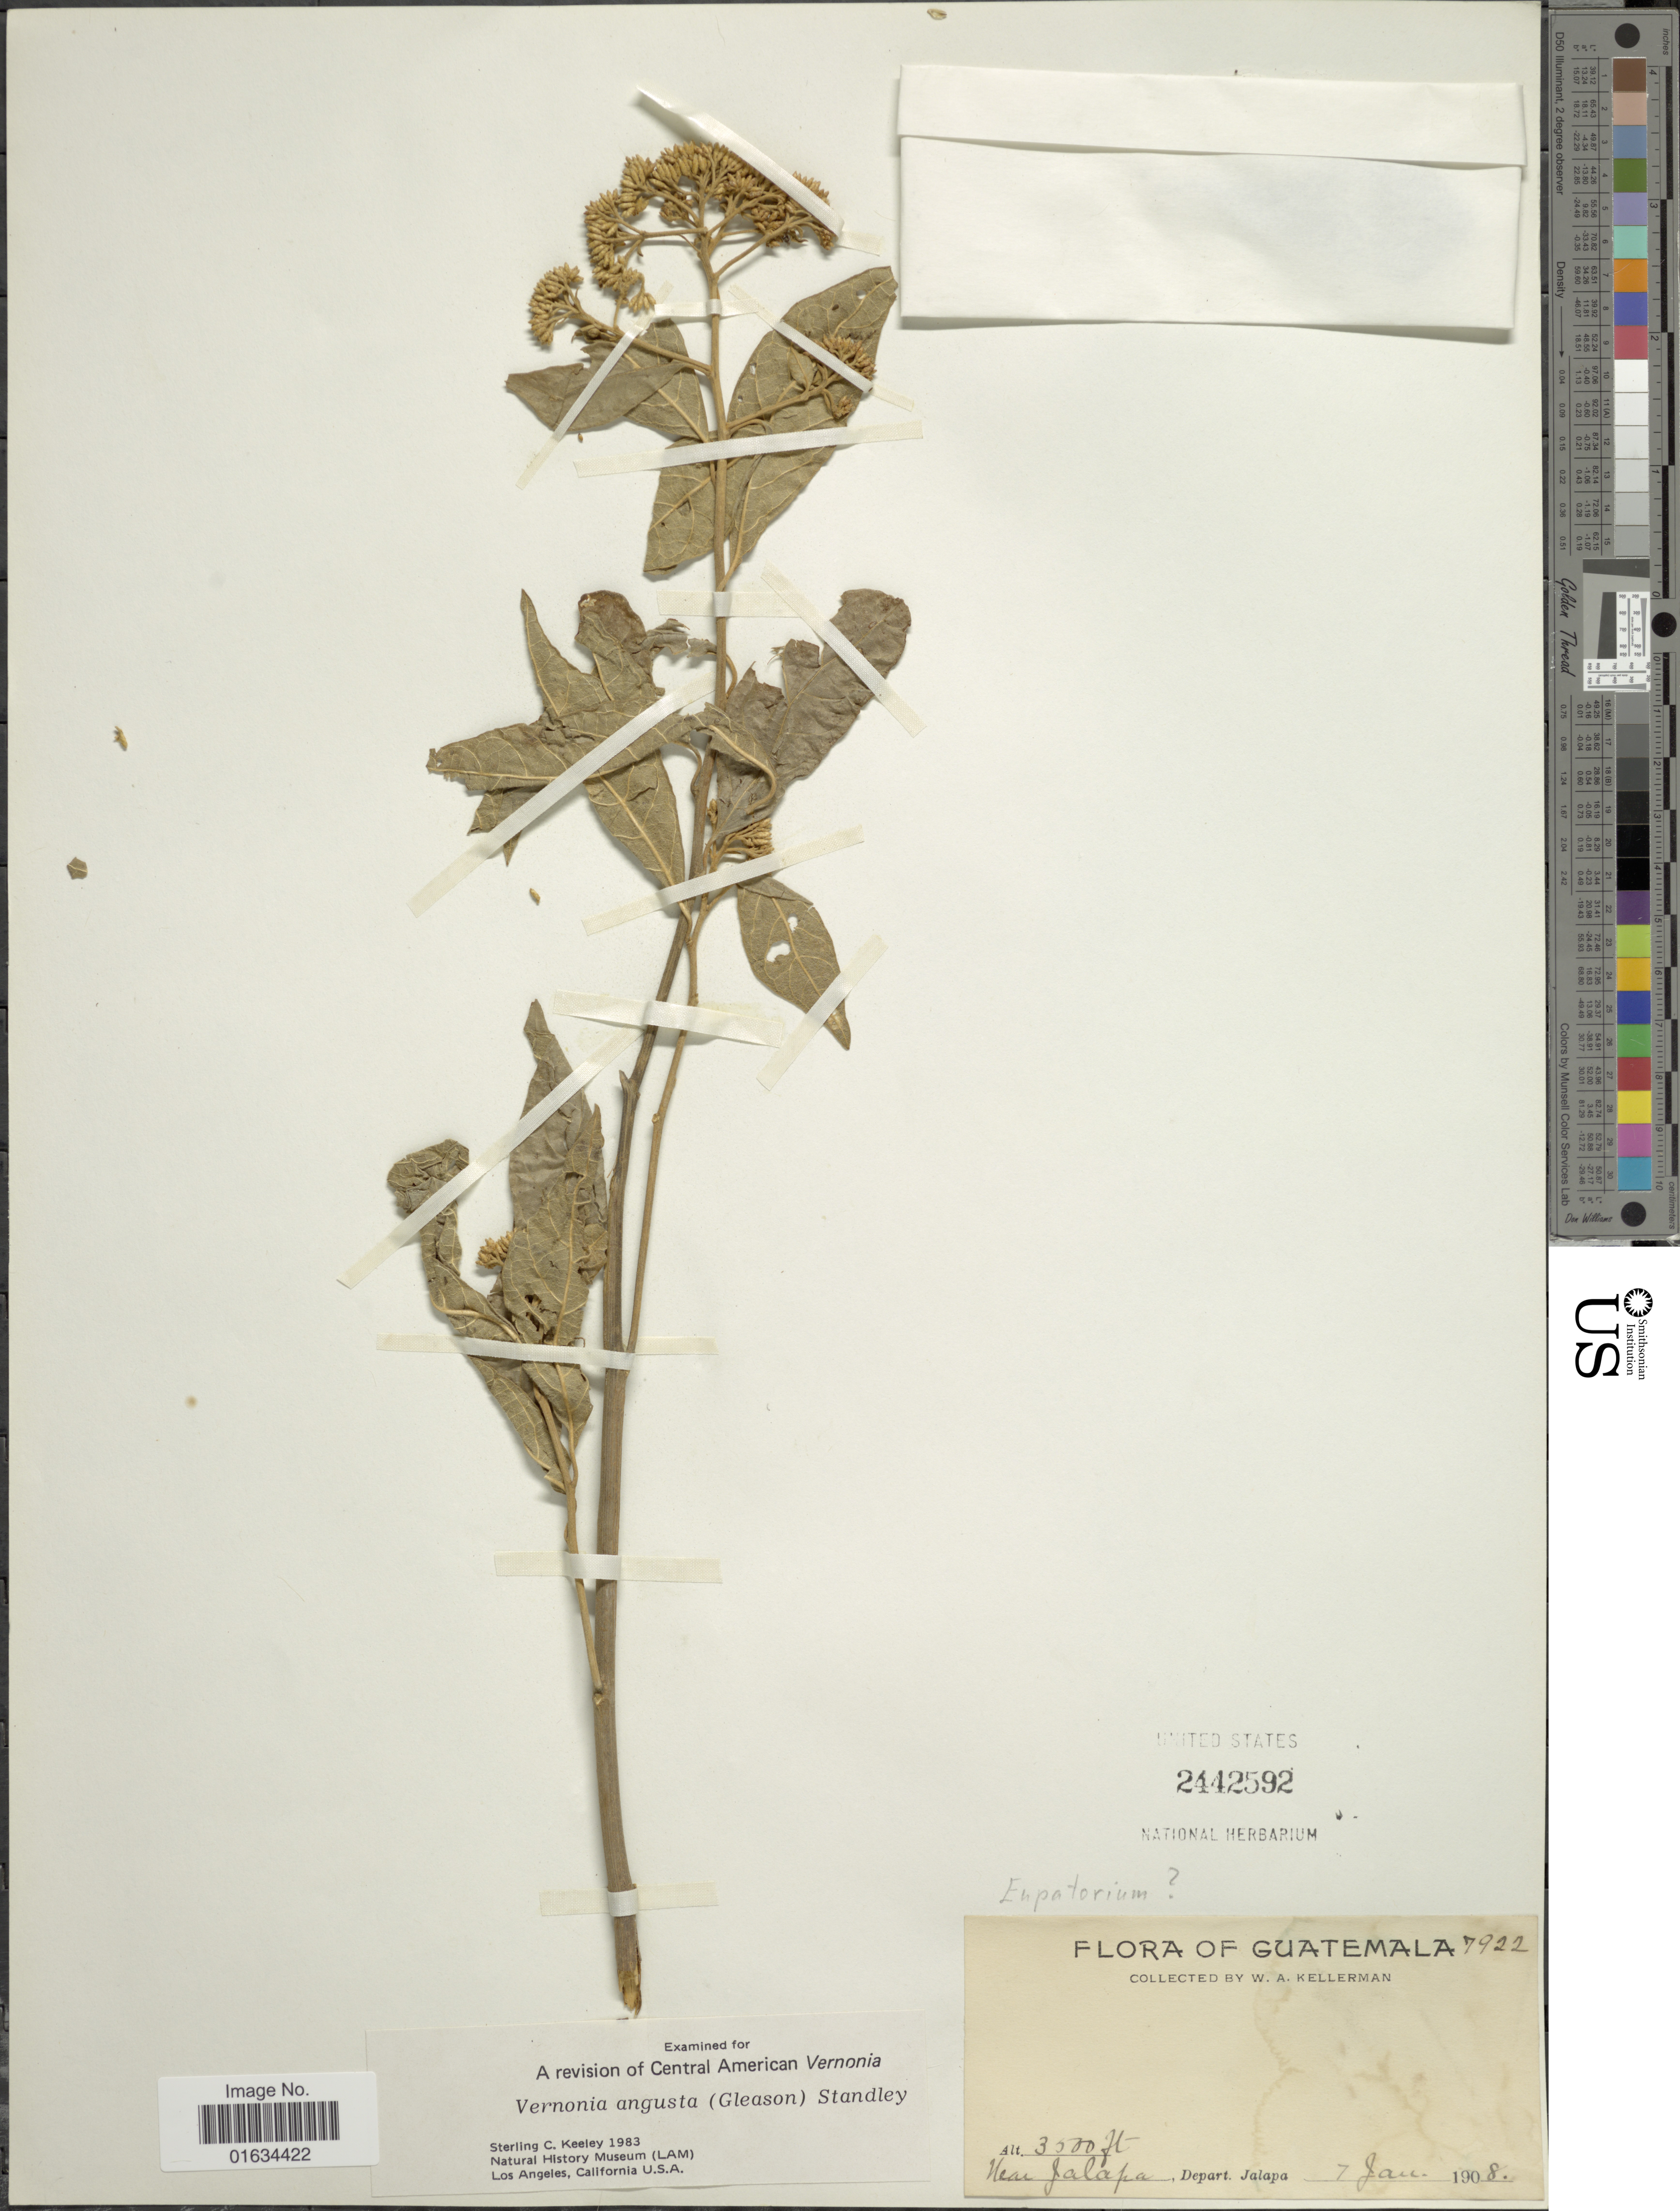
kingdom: Plantae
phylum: Tracheophyta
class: Magnoliopsida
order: Asterales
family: Asteraceae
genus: Eremosis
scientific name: Eremosis angusta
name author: Gleason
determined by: Renon, Polla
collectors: W. Kellerman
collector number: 7922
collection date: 1908-01-07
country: Guatemala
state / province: Jalapa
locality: Near Jalapa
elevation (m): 1067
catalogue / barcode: US 2442592